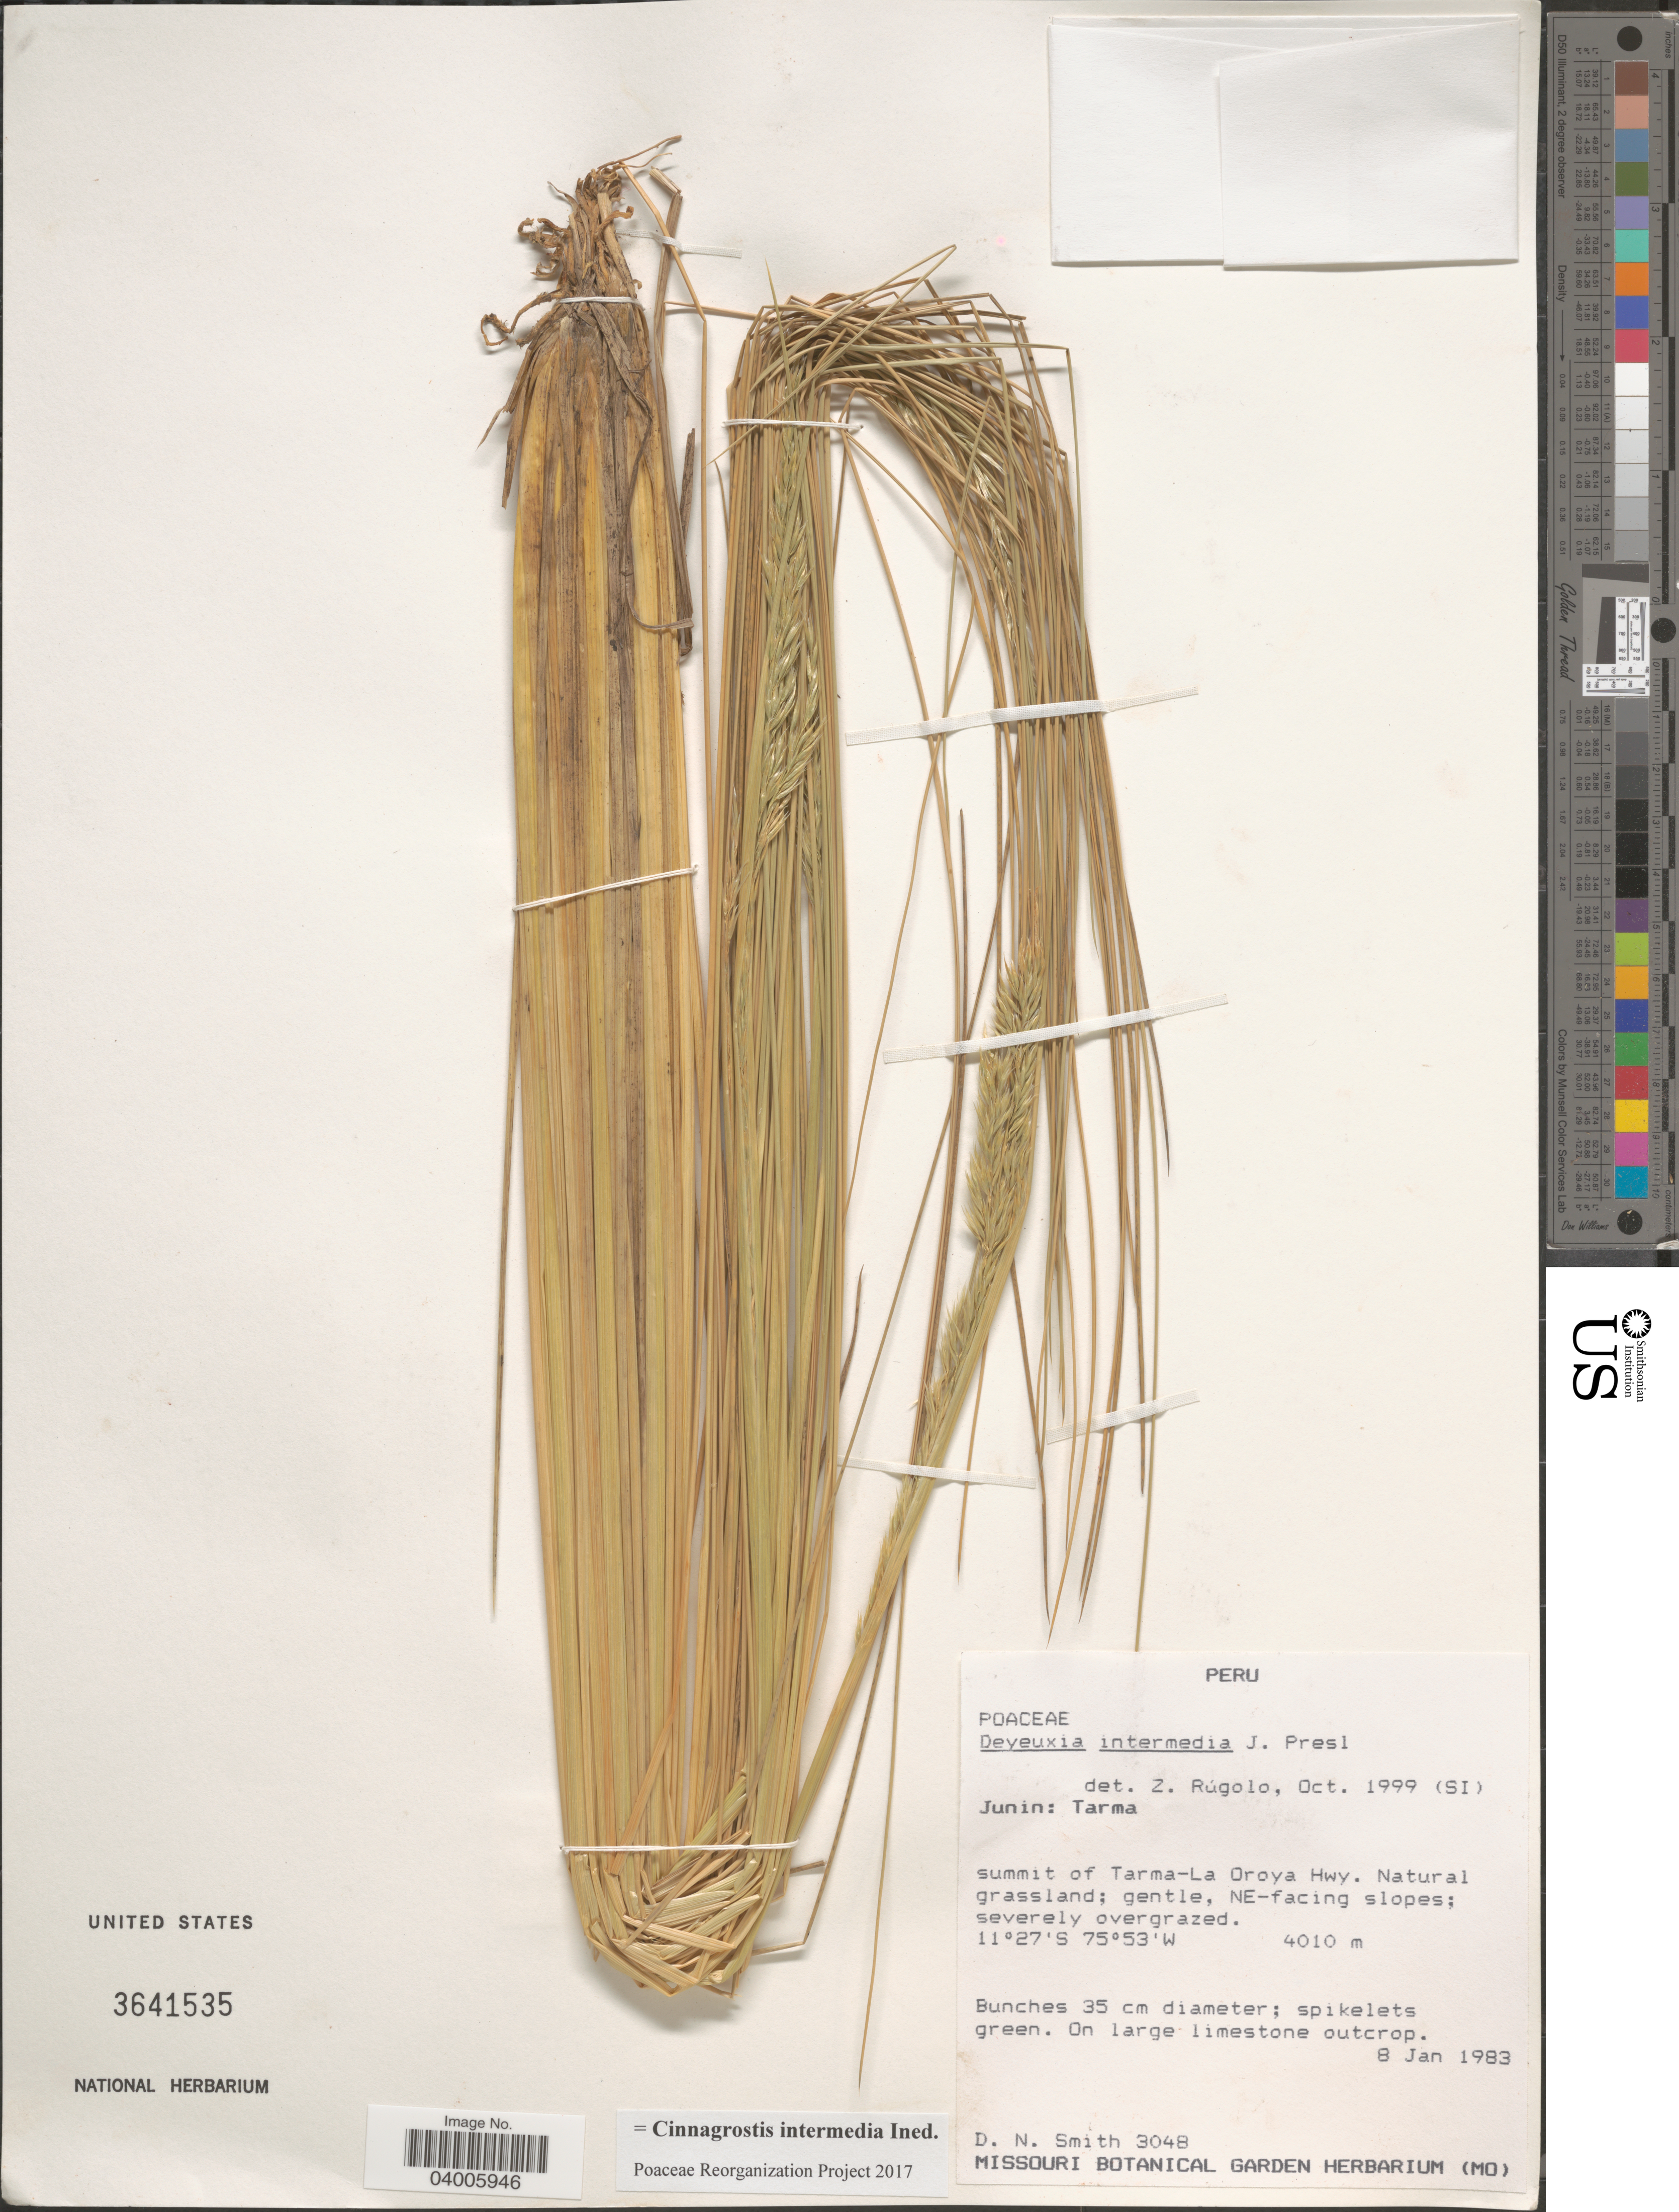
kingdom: Plantae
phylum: Tracheophyta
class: Liliopsida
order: Poales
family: Poaceae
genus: Cinnagrostis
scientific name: Cinnagrostis intermedia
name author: (J. Presl) P.M. Peterson et al.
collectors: D. Smith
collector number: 3048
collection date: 1983-01-08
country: Kosovo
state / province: Junik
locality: Tarma. Summit of Tarma-La Oroya Hwy. Natural grassland; gentle, NE-facing slopes.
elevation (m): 4010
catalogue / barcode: US 3641535